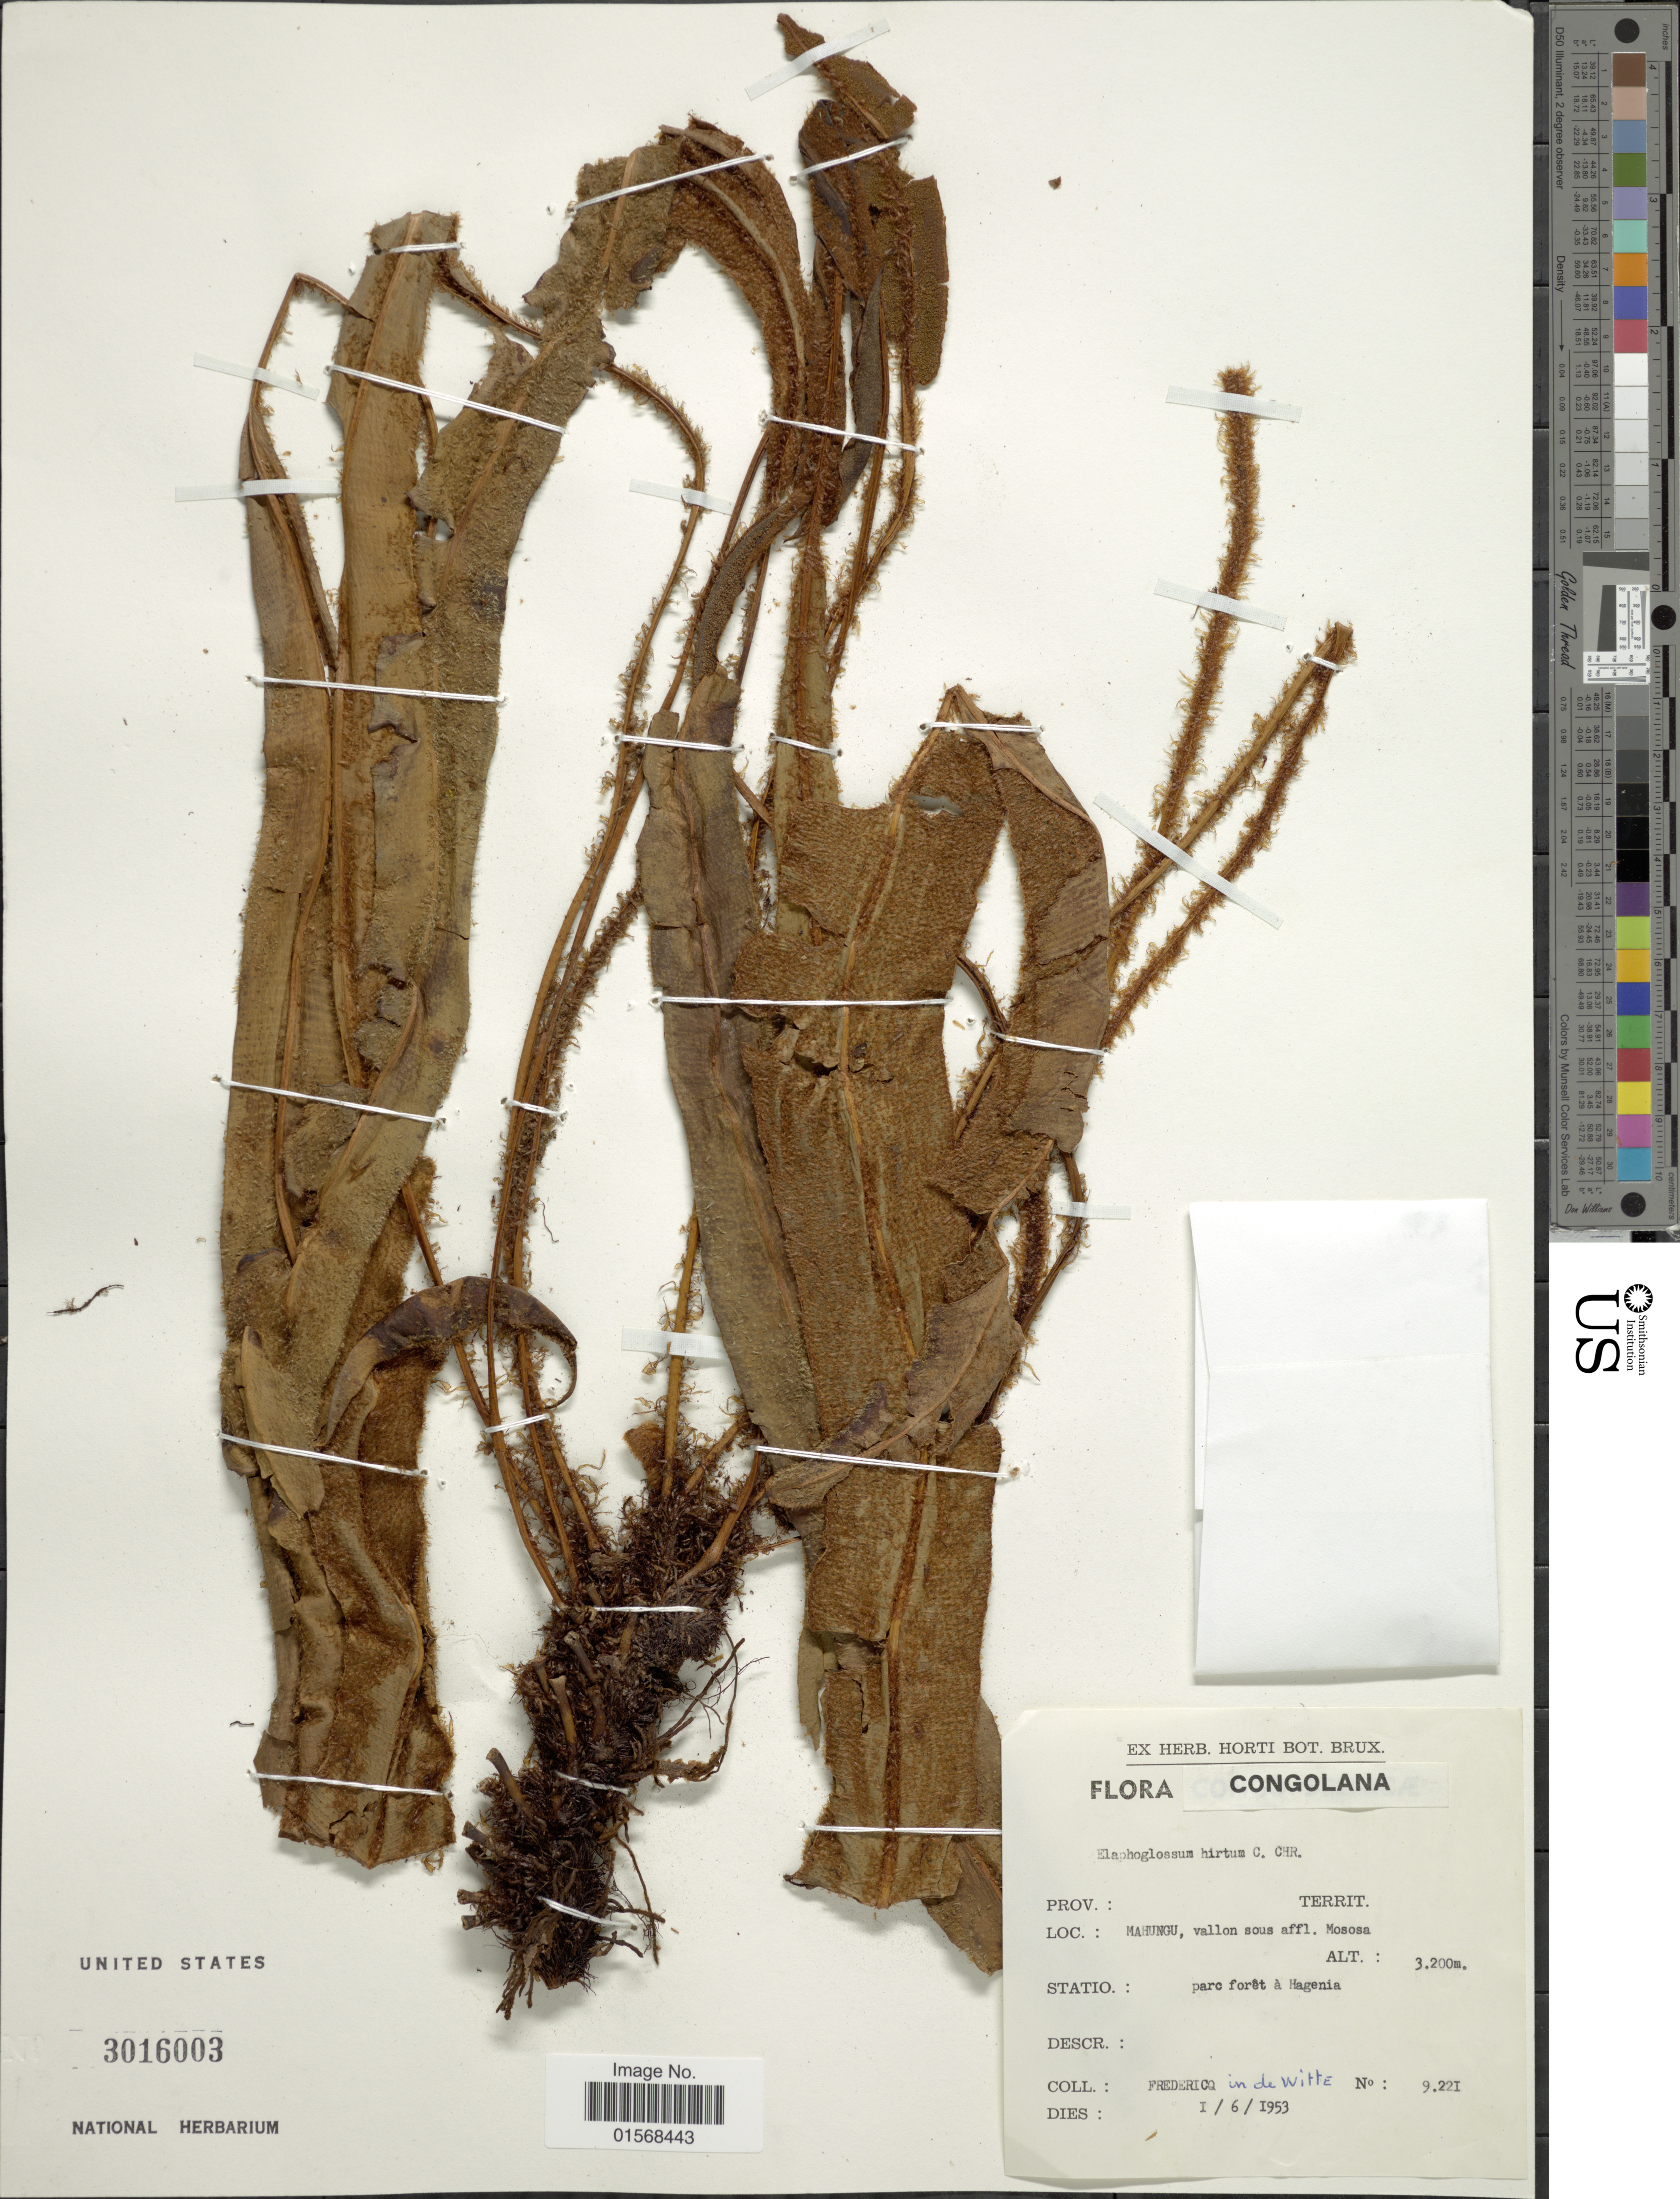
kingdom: Plantae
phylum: Tracheophyta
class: Polypodiopsida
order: Polypodiales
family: Dryopteridaceae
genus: Elaphoglossum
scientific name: Elaphoglossum hirtum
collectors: H. Fredericq & -. de Witte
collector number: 9221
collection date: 1953-06-01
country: Congo, Democratic Republic of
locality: Congolana. Mahungu, vallon sous affl. Mososa.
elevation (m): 3200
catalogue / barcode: US 3016003